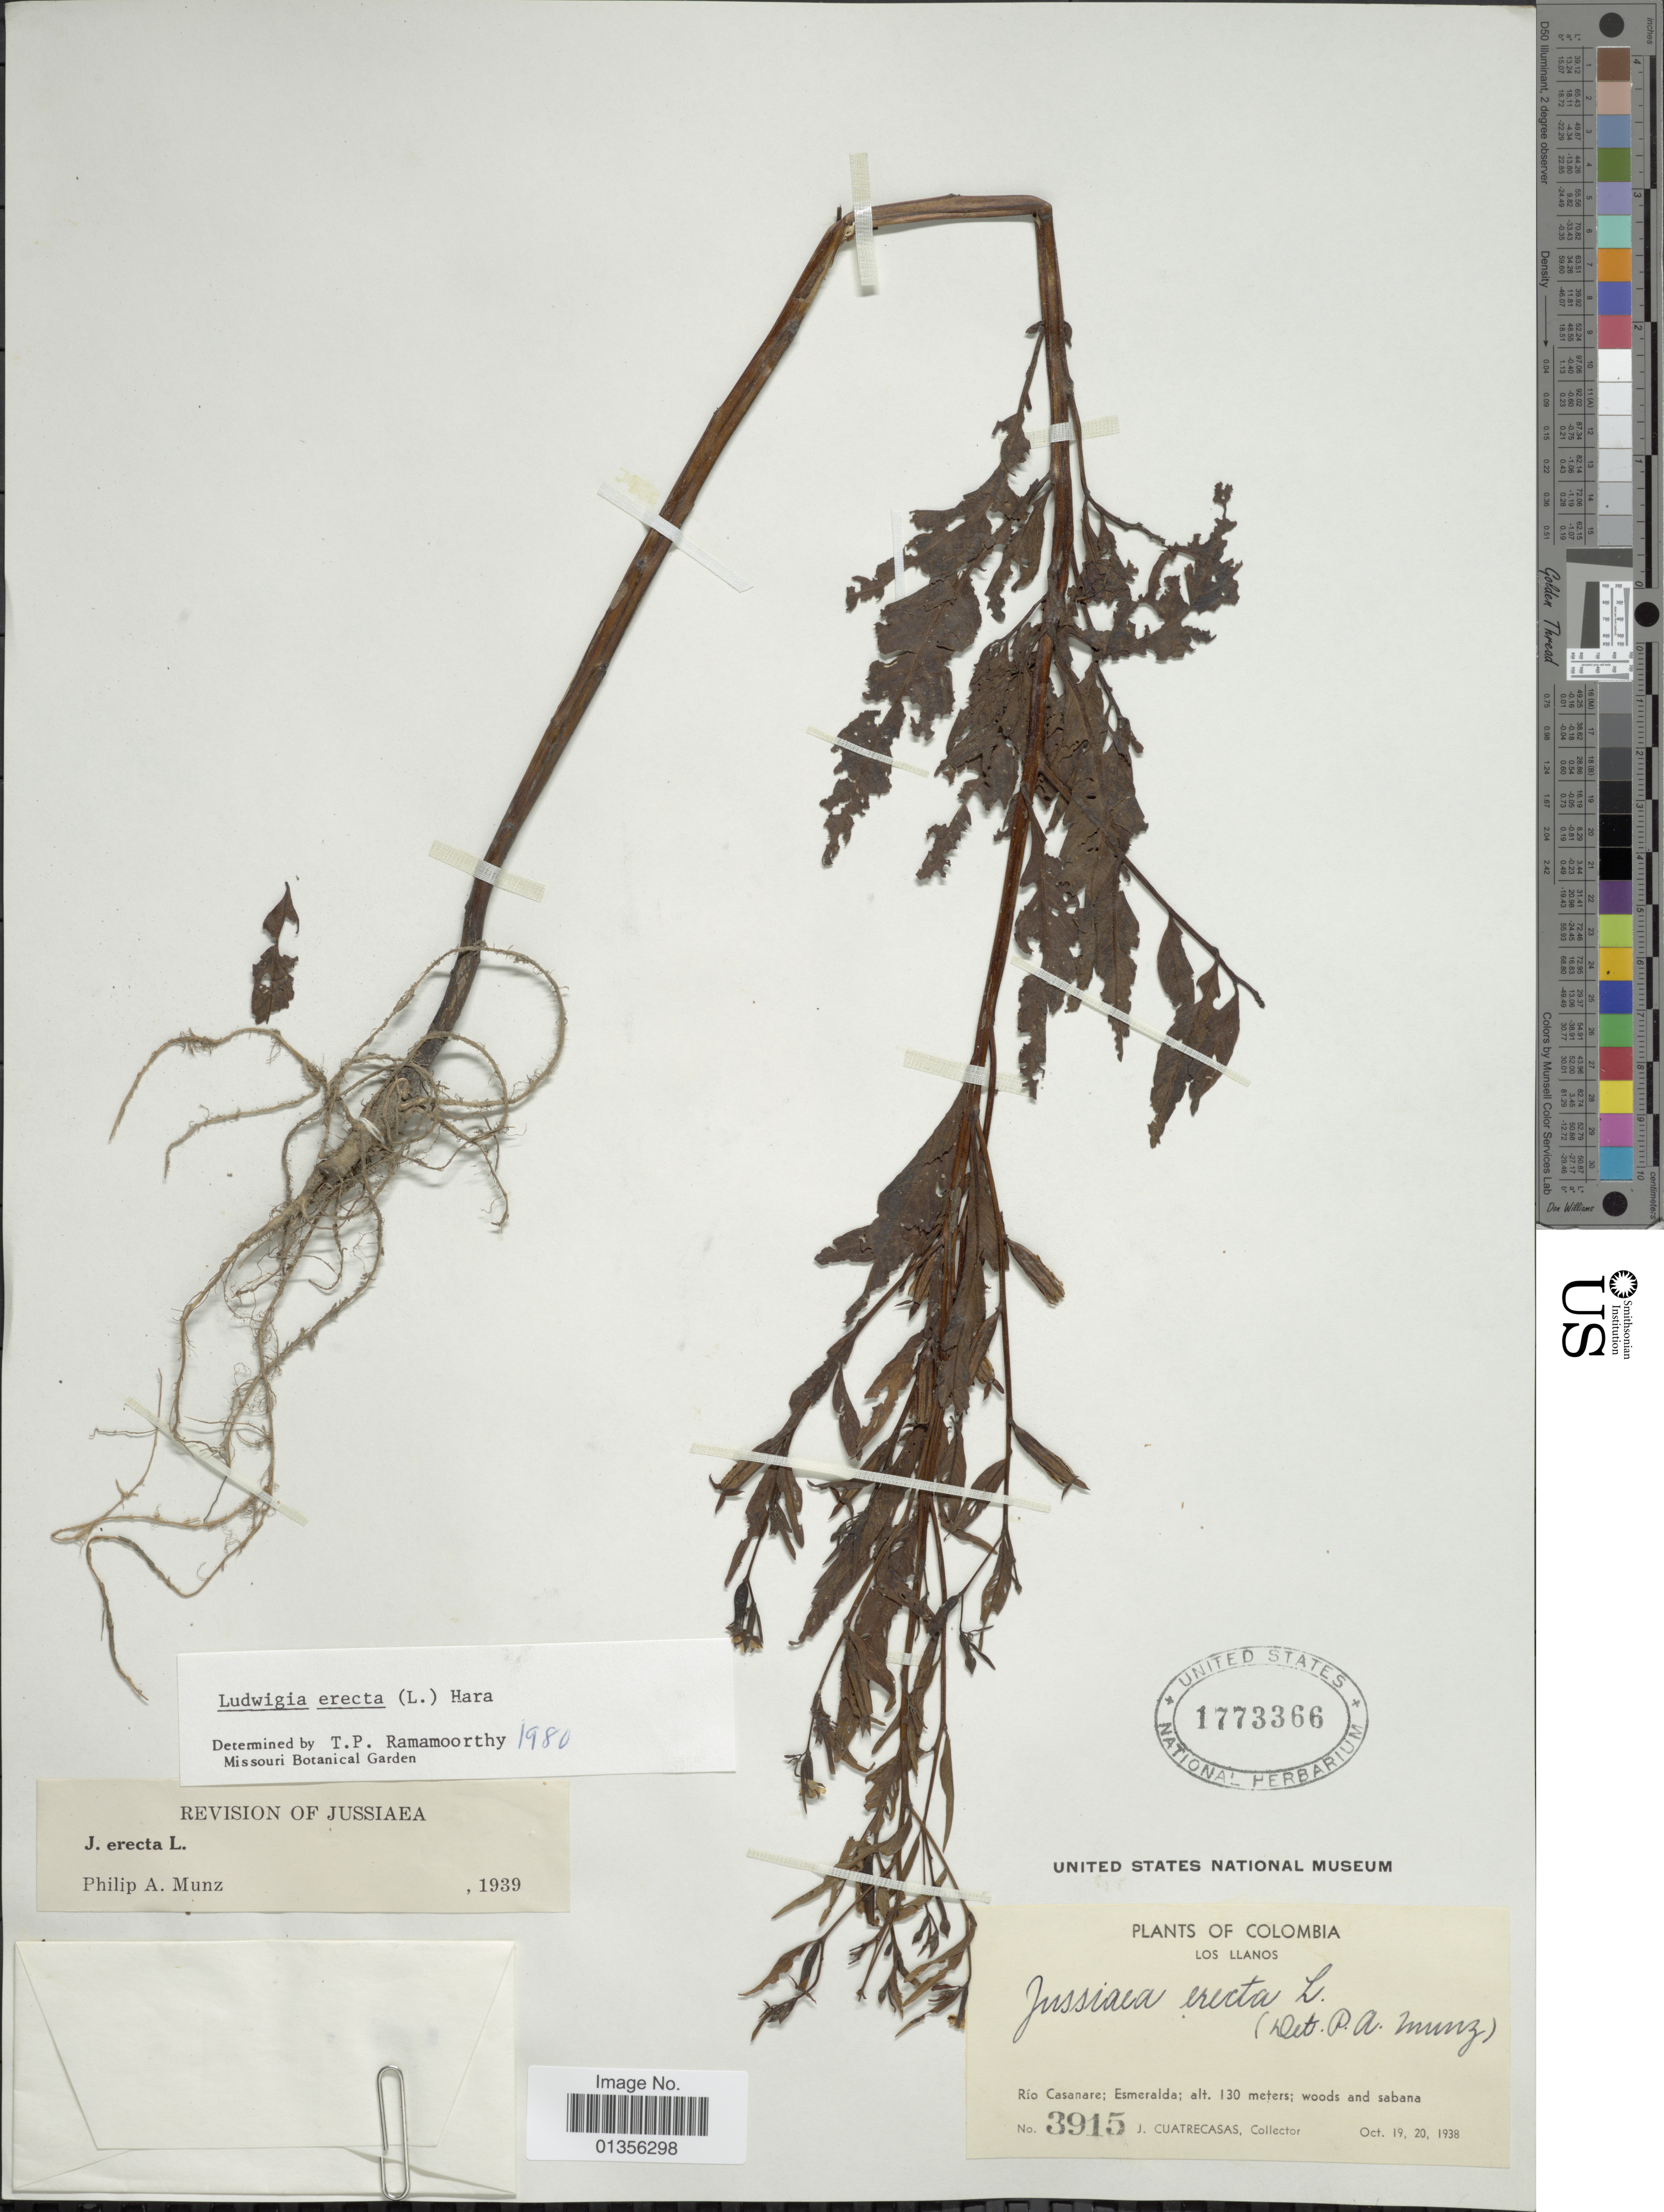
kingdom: Plantae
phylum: Tracheophyta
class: Magnoliopsida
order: Myrtales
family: Onagraceae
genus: Ludwigia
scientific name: Ludwigia erecta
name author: (L.) H. Hara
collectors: J. Cuatrecasas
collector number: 3915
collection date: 1938-10-19/1938-10-20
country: Colombia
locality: Los Llanos. Río Casanare; Esmeralda.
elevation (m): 130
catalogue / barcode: US 1773366